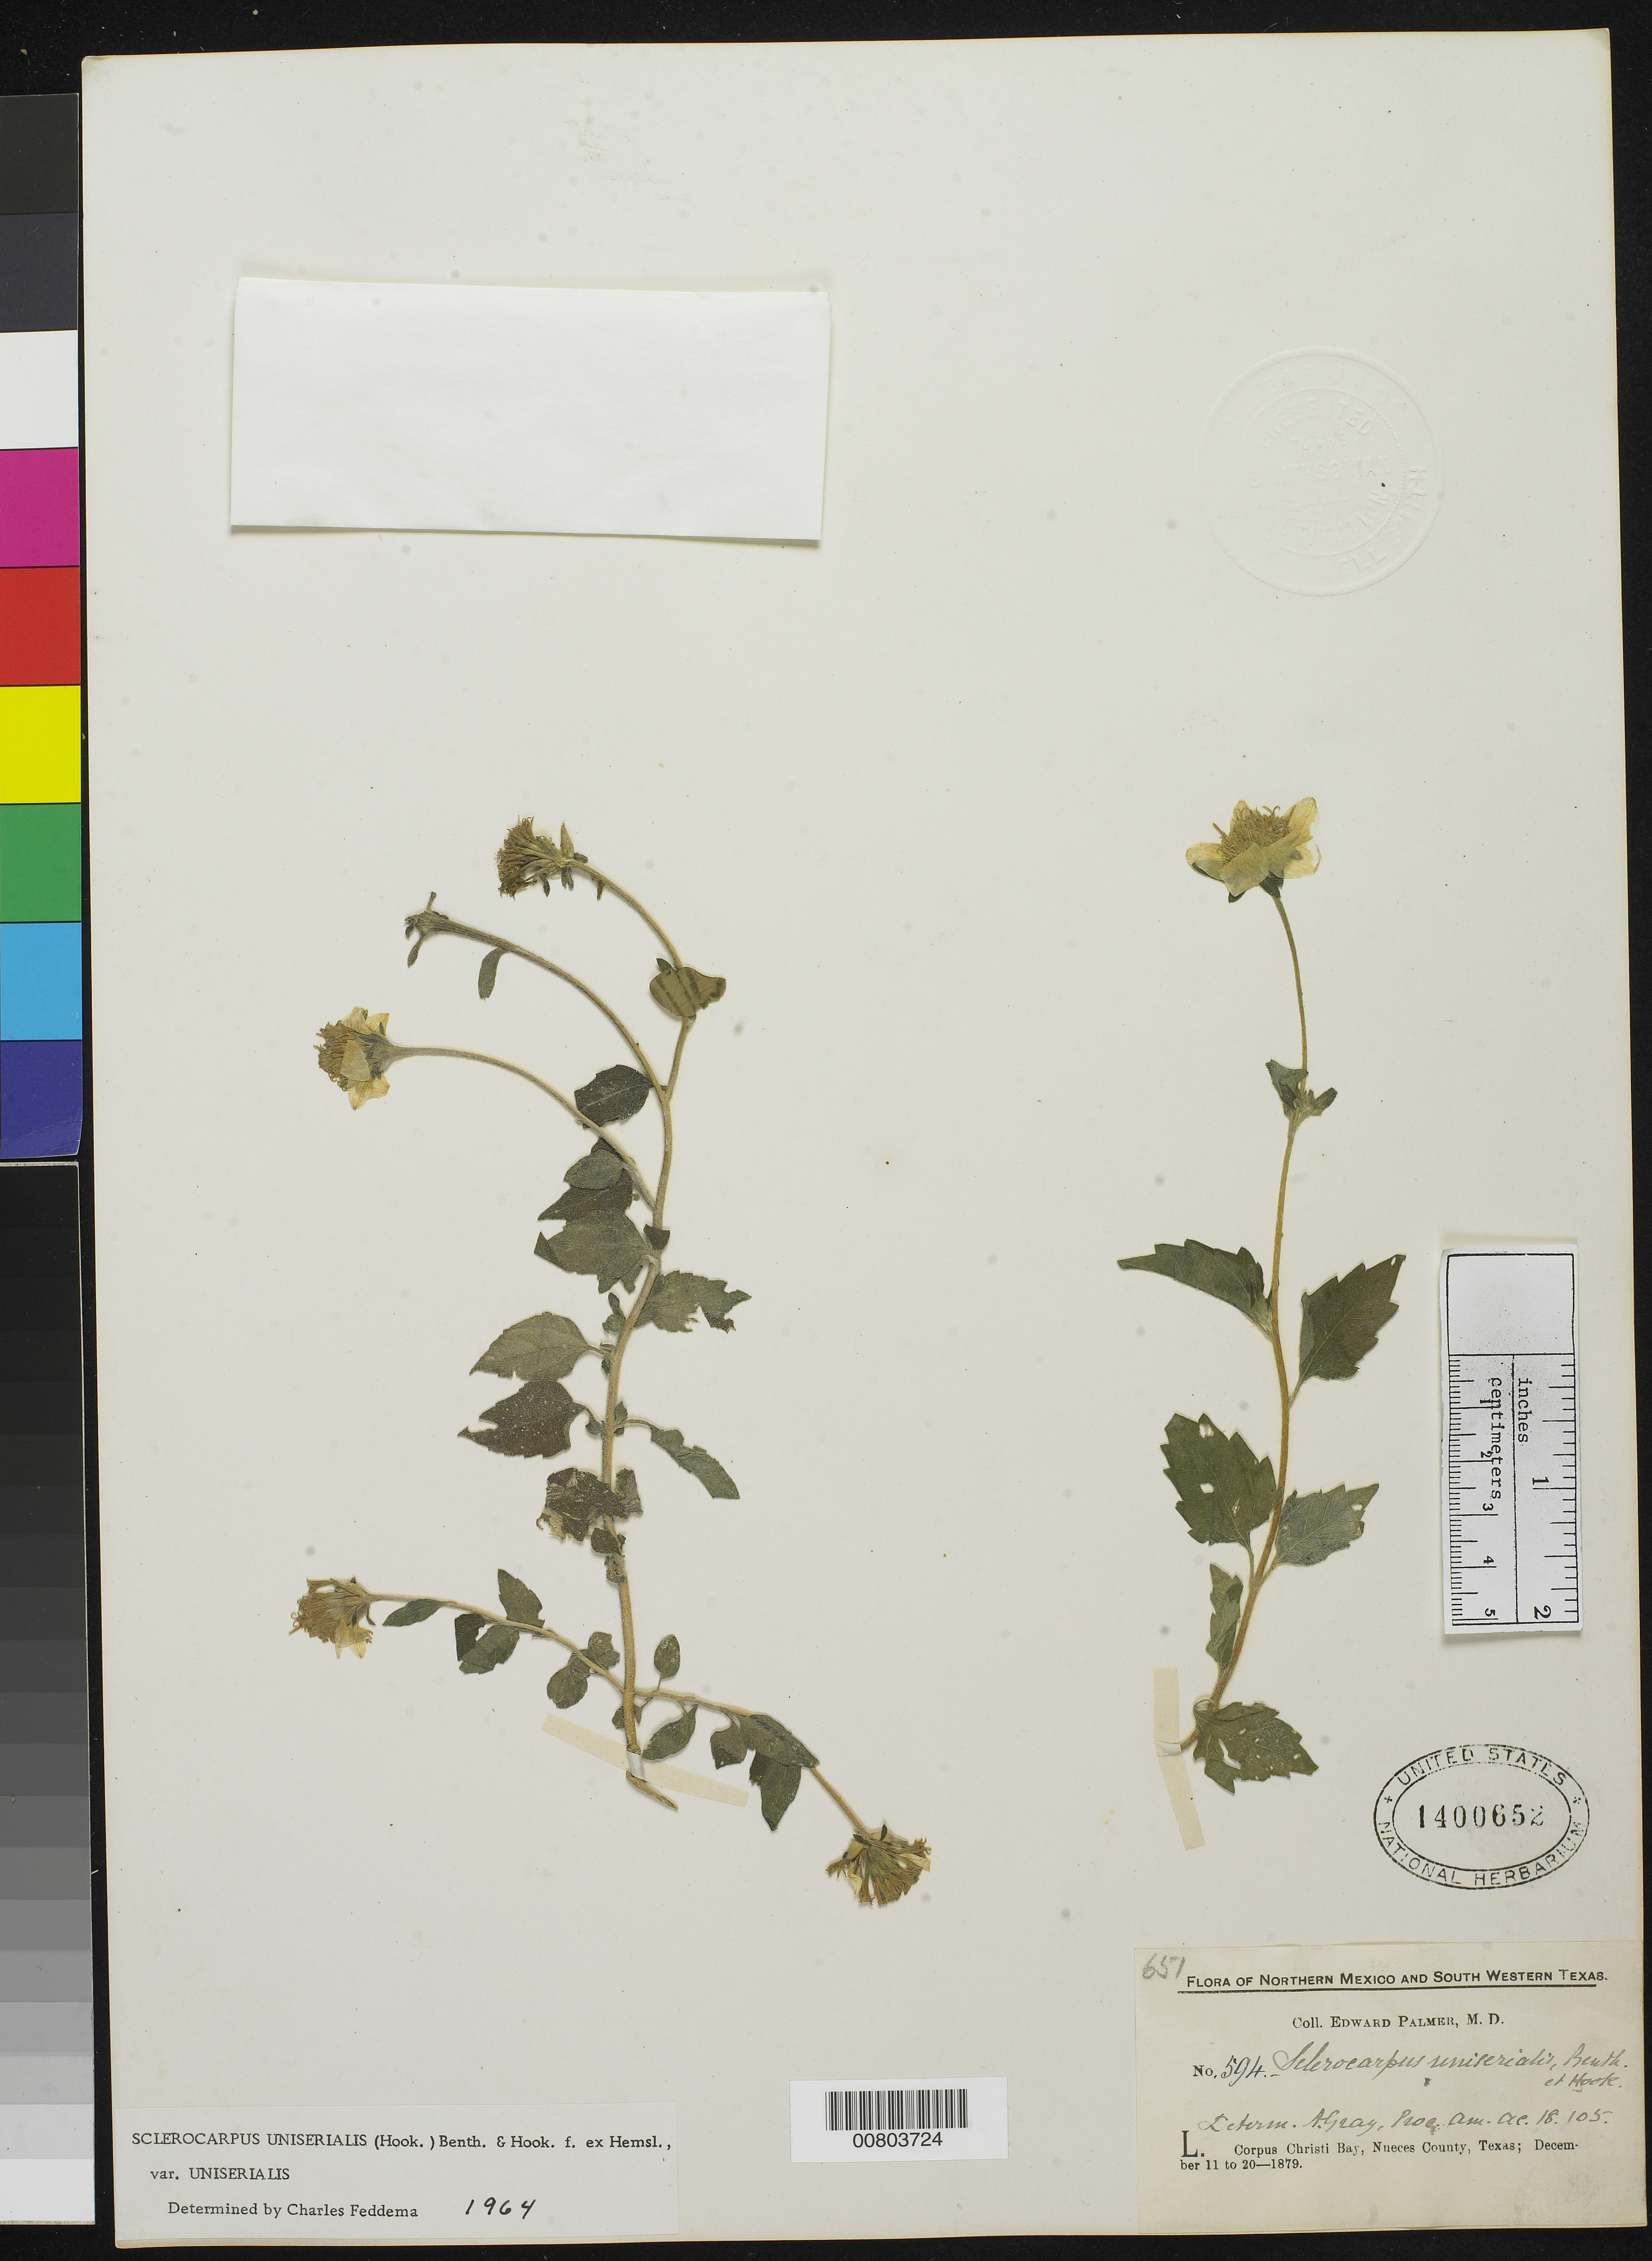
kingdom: Plantae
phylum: Tracheophyta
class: Magnoliopsida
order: Asterales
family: Asteraceae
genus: Sclerocarpus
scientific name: Sclerocarpus uniserialis var. uniserialis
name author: (Hook.) Benth. & Hook. f. ex Hemsl.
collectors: E. Palmer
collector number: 594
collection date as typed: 11 Dec 1879 to 20 Dec 1879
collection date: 1879-12-11/1879-12-20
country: United States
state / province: Texas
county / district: Nueces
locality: L. Corpus Christi Bay, Nueces County, Texas.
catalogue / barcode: US 1400652